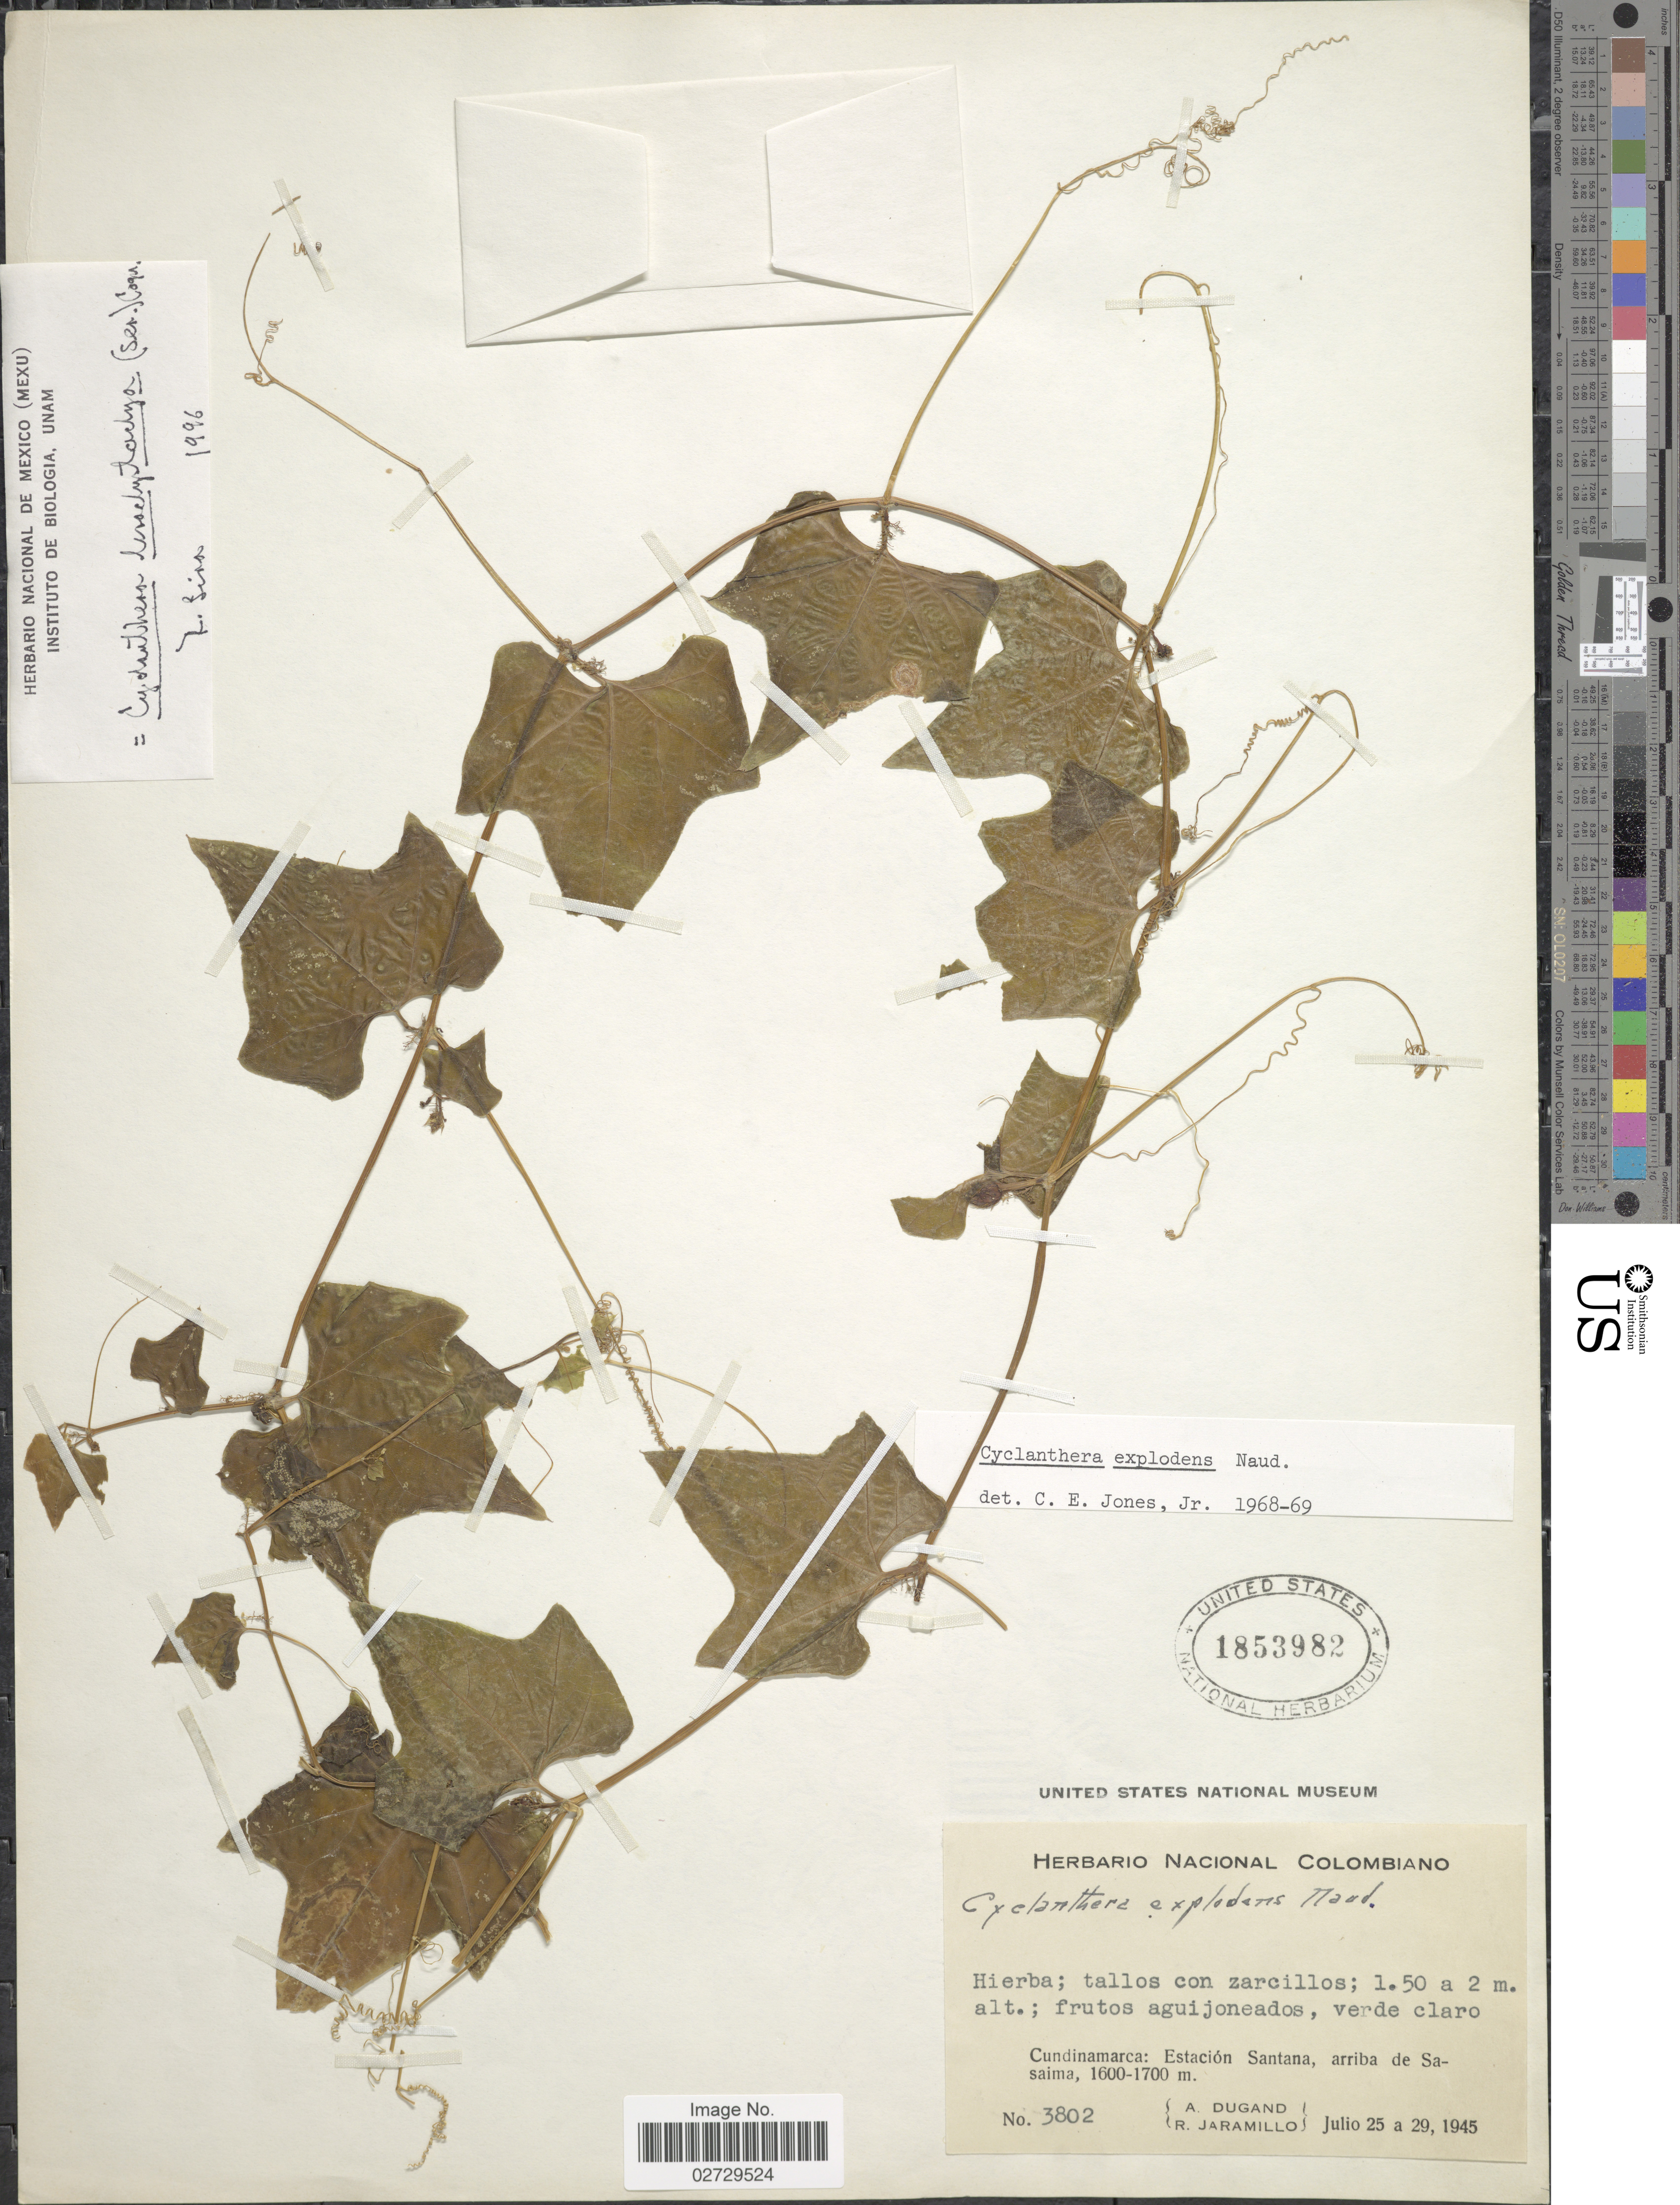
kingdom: Plantae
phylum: Tracheophyta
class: Magnoliopsida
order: Cucurbitales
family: Cucurbitaceae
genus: Cyclanthera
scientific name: Cyclanthera brachystachya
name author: (DC.) Cogn.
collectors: A. Dugand & R. Jaramillo M.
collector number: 3802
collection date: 1945-07-25/1945-07-29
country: Colombia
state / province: Cundinamarca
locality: Estacion Santana, arriba de Sasaima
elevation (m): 1600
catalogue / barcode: US 1853982